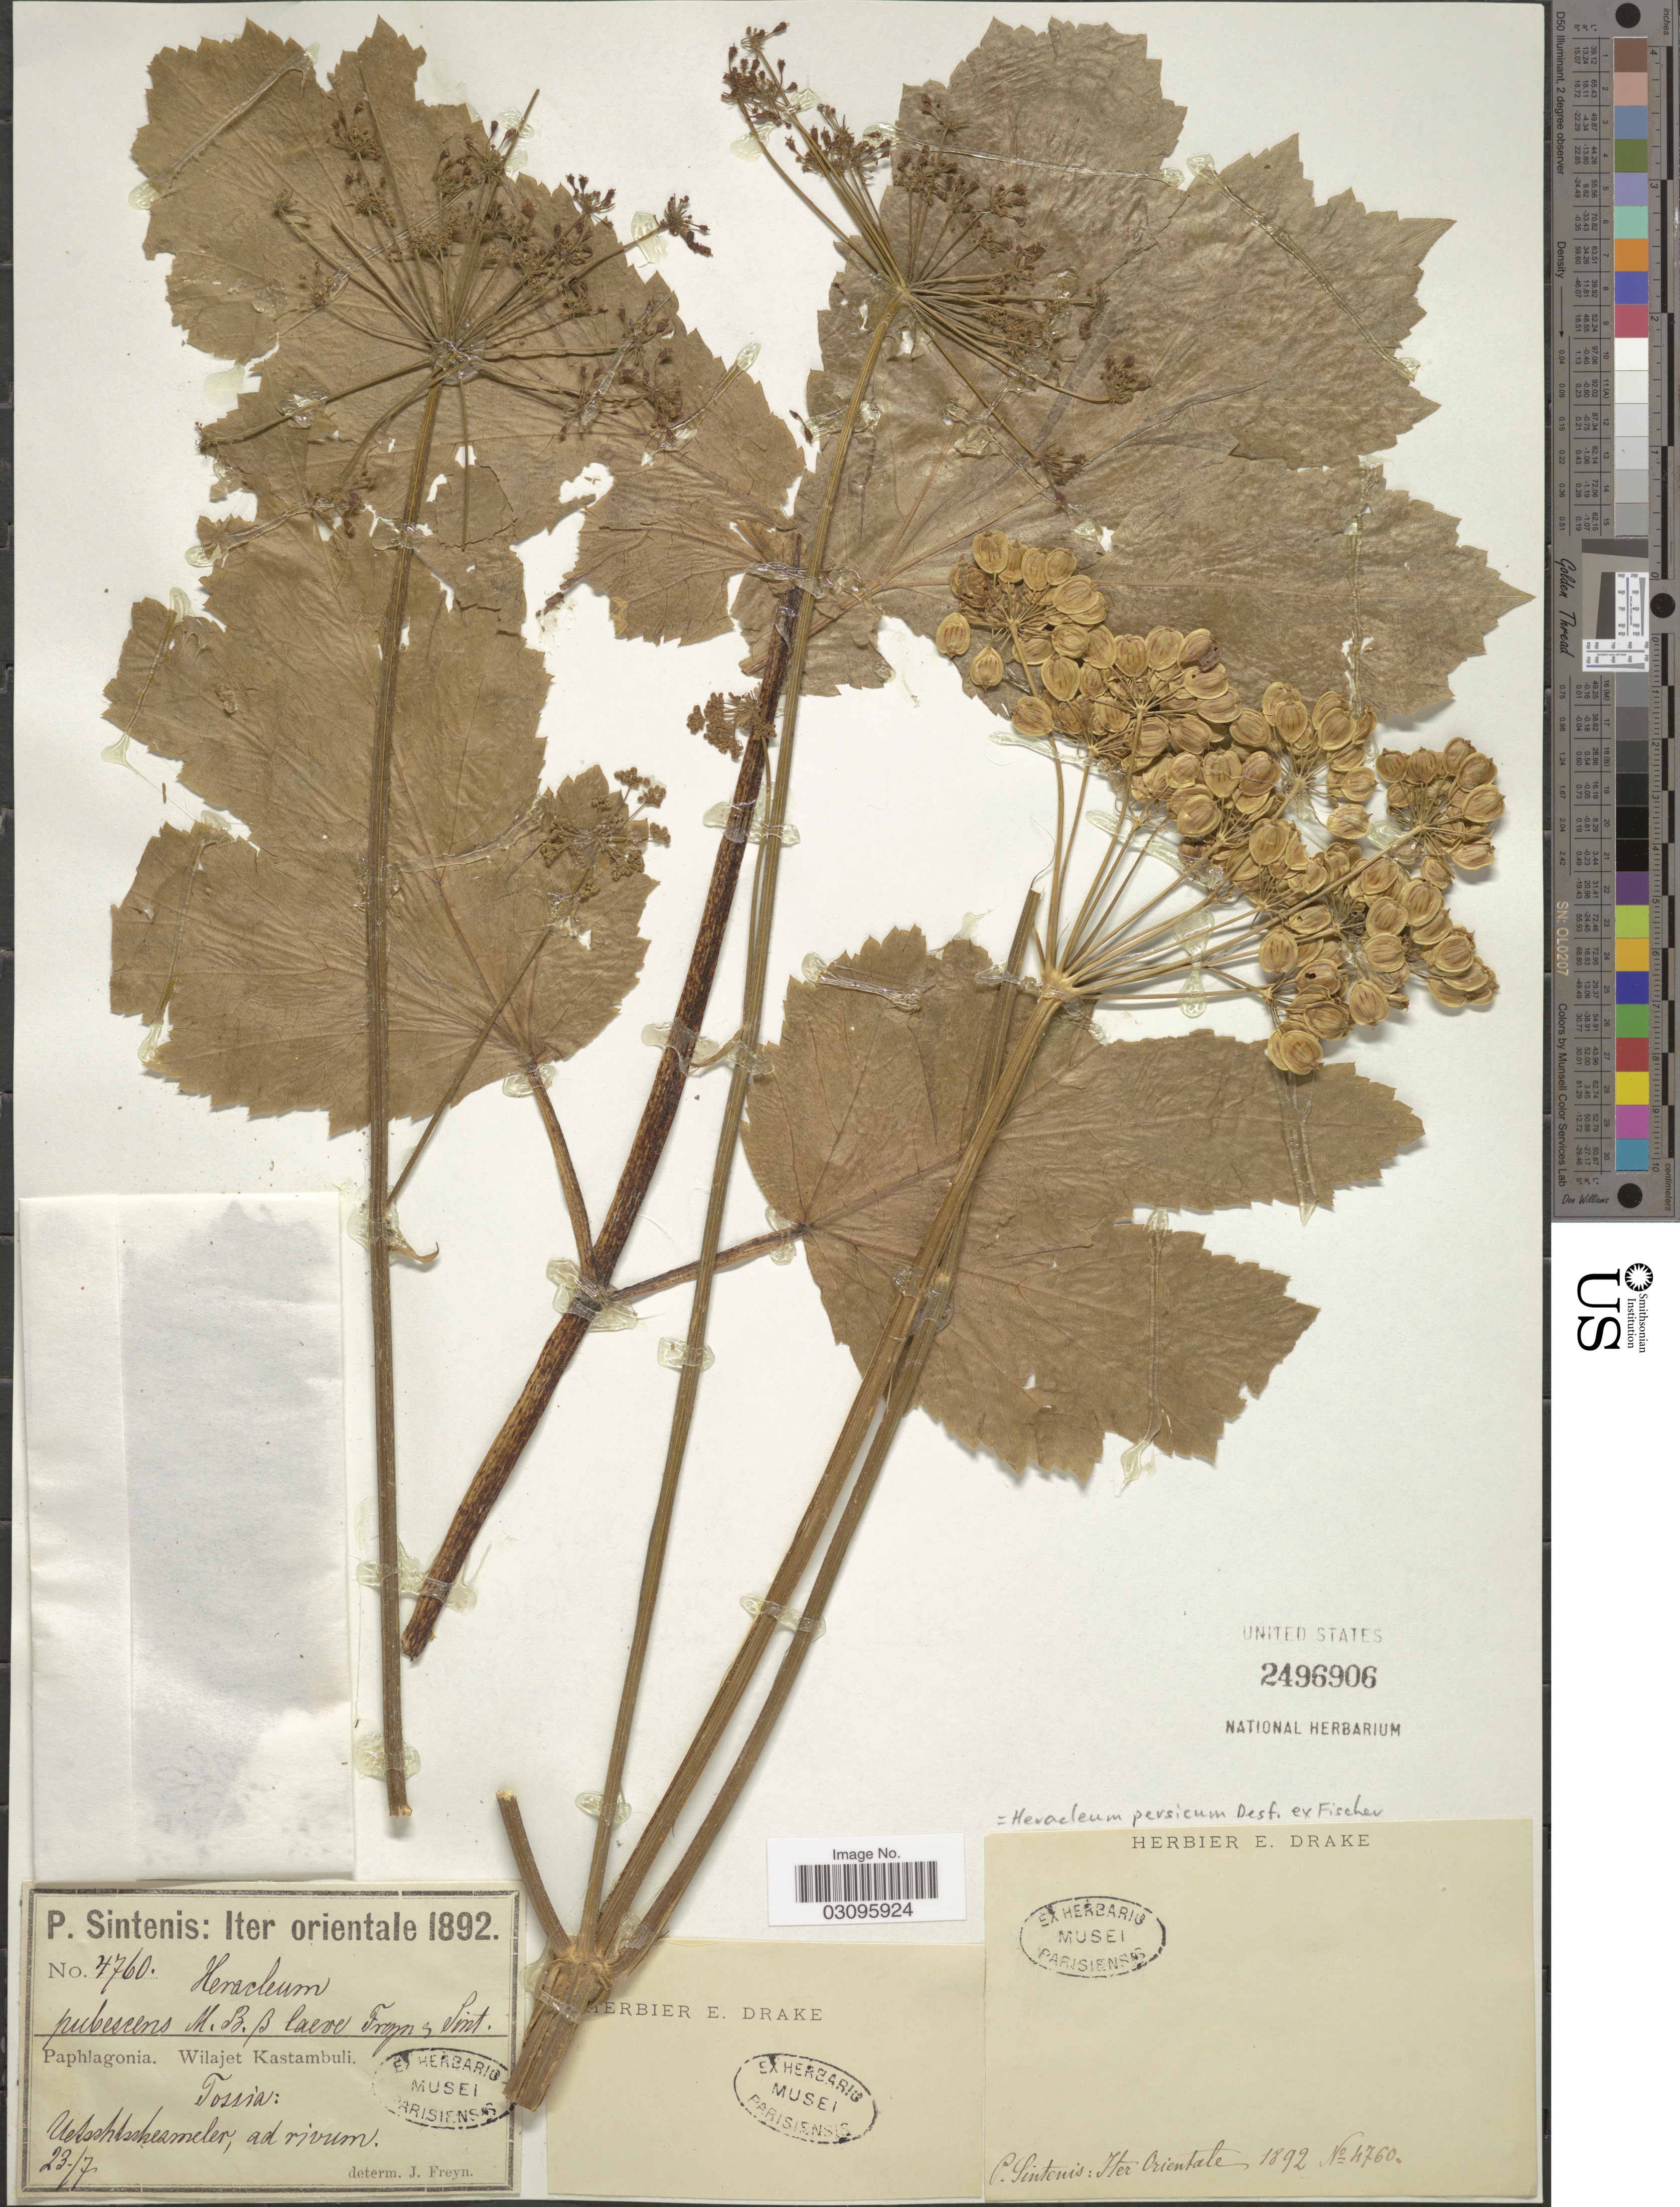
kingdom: Plantae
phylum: Tracheophyta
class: Magnoliopsida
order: Apiales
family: Apiaceae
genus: Heracleum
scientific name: Heracleum persicum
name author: Desf. ex Fische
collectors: P. Sintenis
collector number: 4760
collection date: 1892-07-23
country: Turkey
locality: Iter orientale. Paphlagonia. Wilajet Kastambuli. Tossia: Uetschulukdere [interpreted].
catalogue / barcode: US 2496906